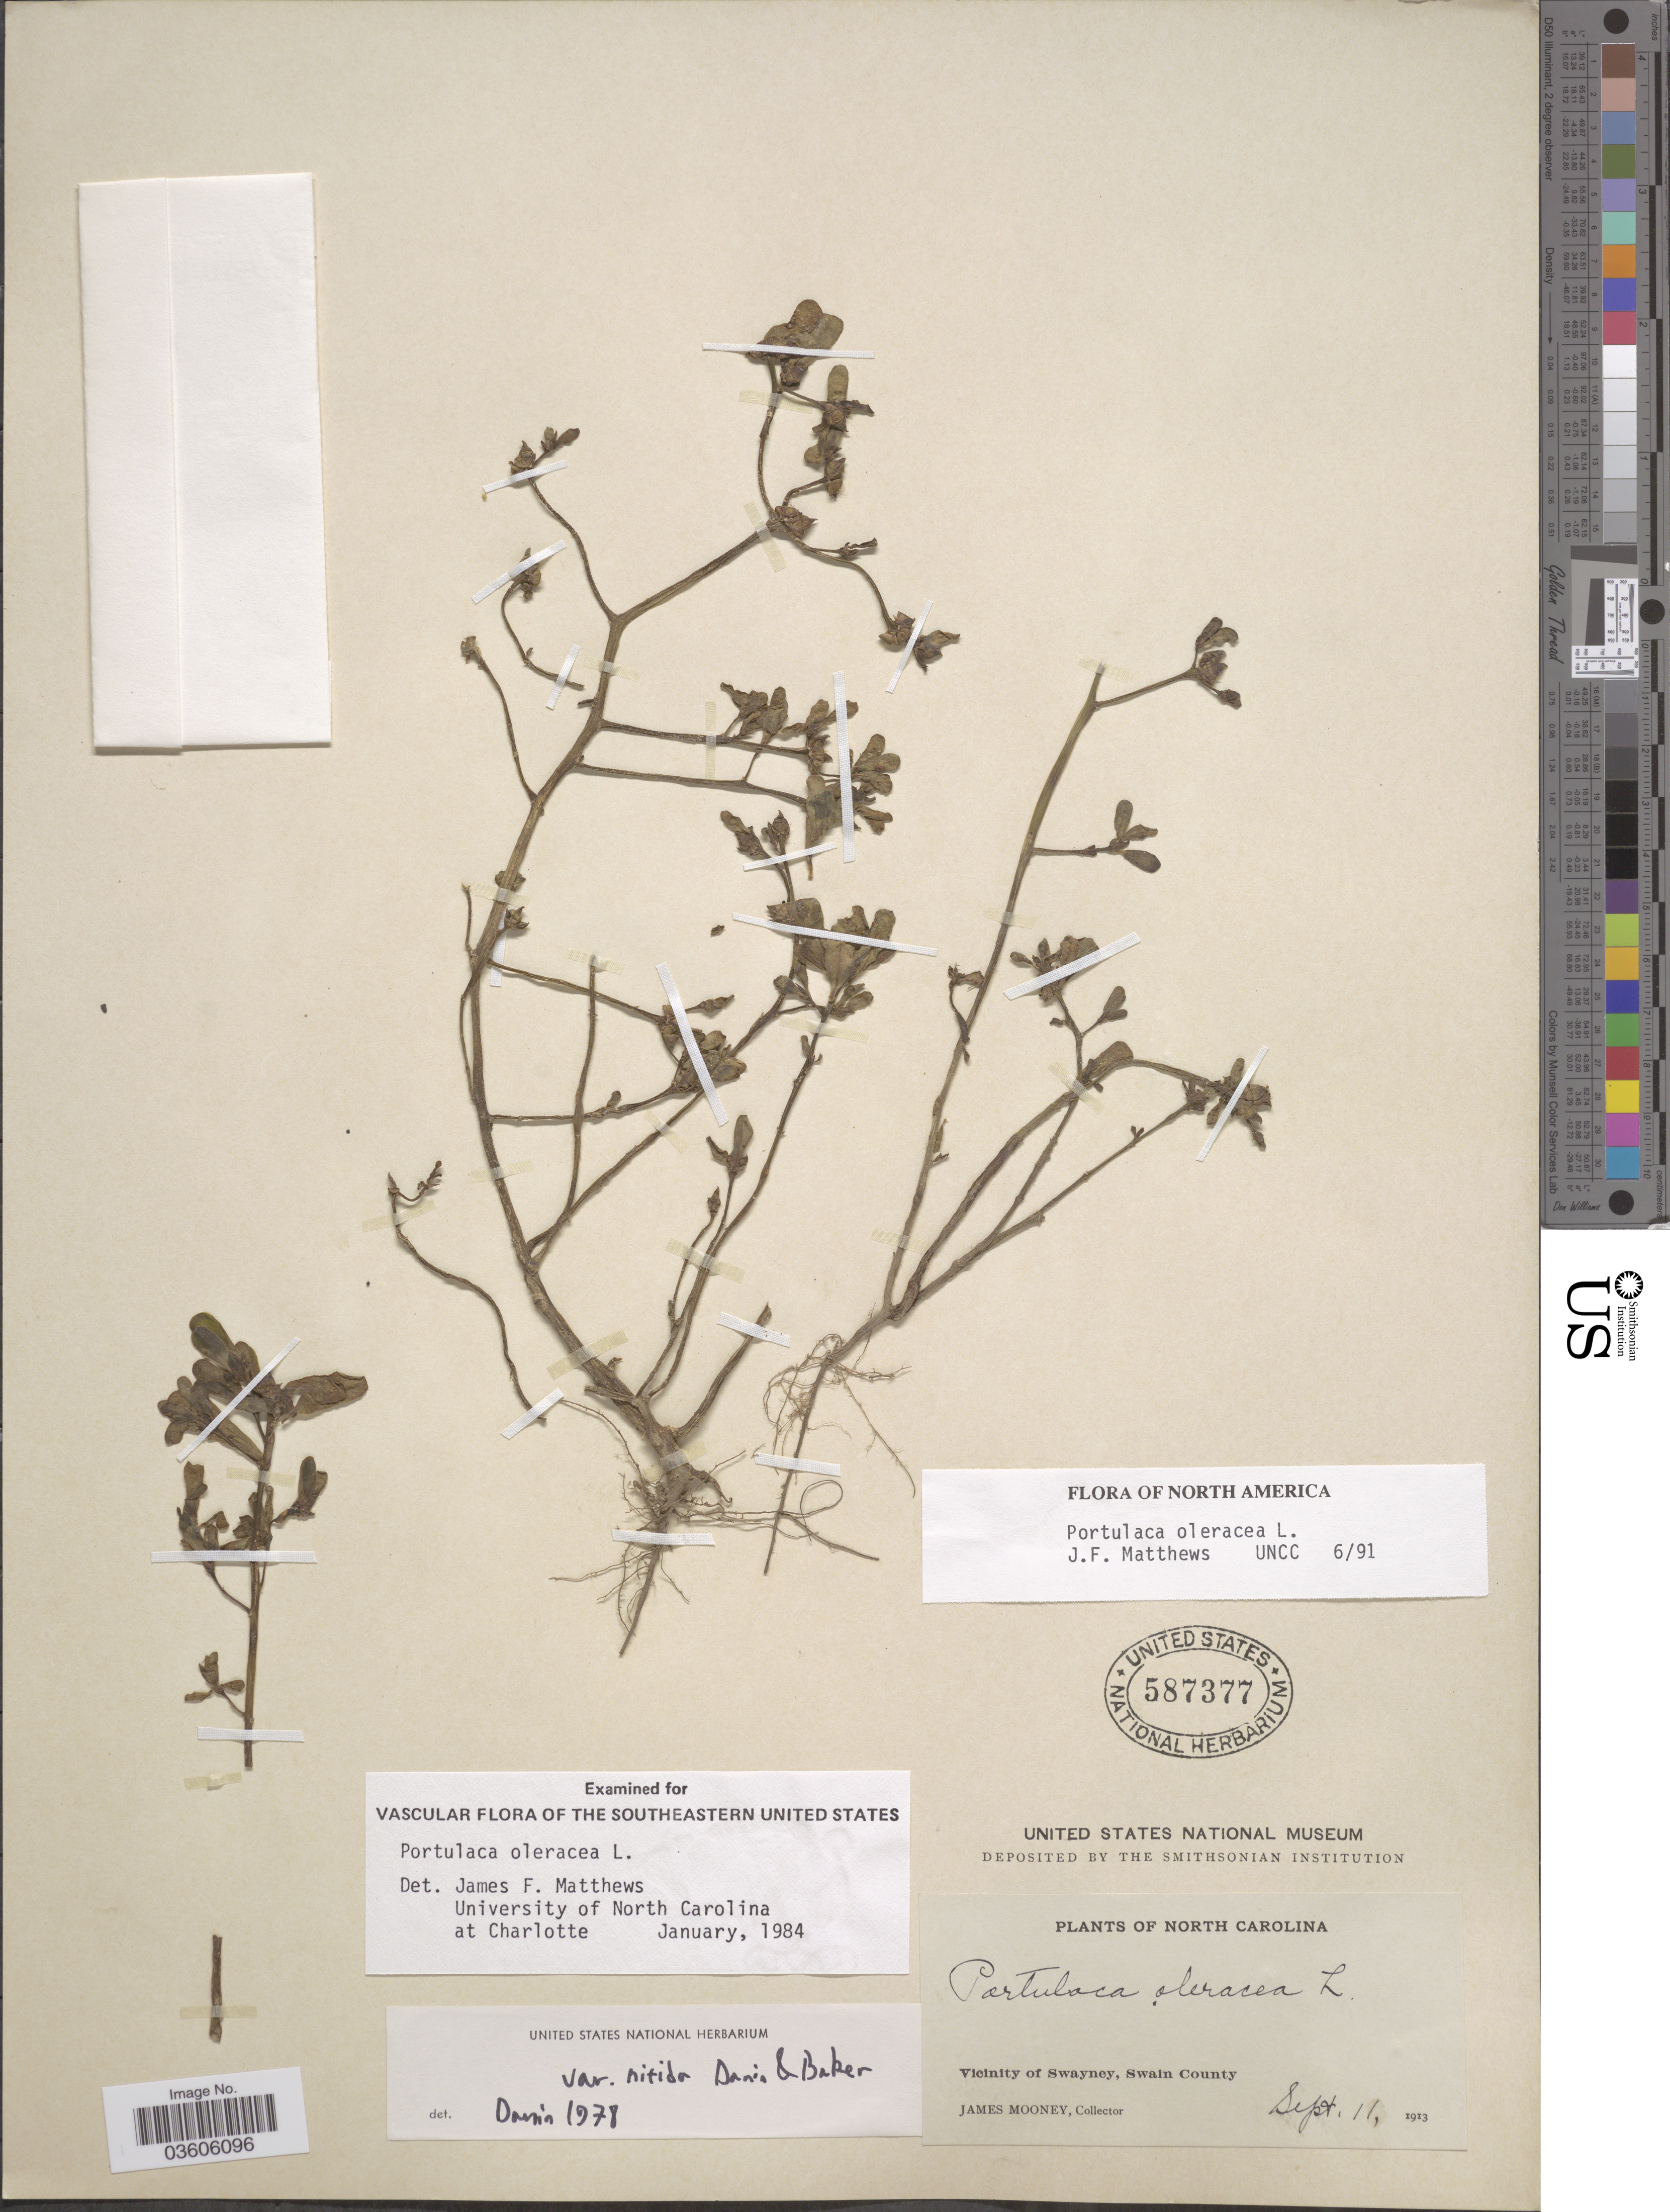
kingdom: Plantae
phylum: Tracheophyta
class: Magnoliopsida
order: Caryophyllales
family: Portulacaceae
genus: Portulaca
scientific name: Portulaca oleracea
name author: L.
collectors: J. Mooney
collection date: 1913-09-11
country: United States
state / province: North Carolina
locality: Vicinity of Swayney, Swain County.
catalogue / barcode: US 587377